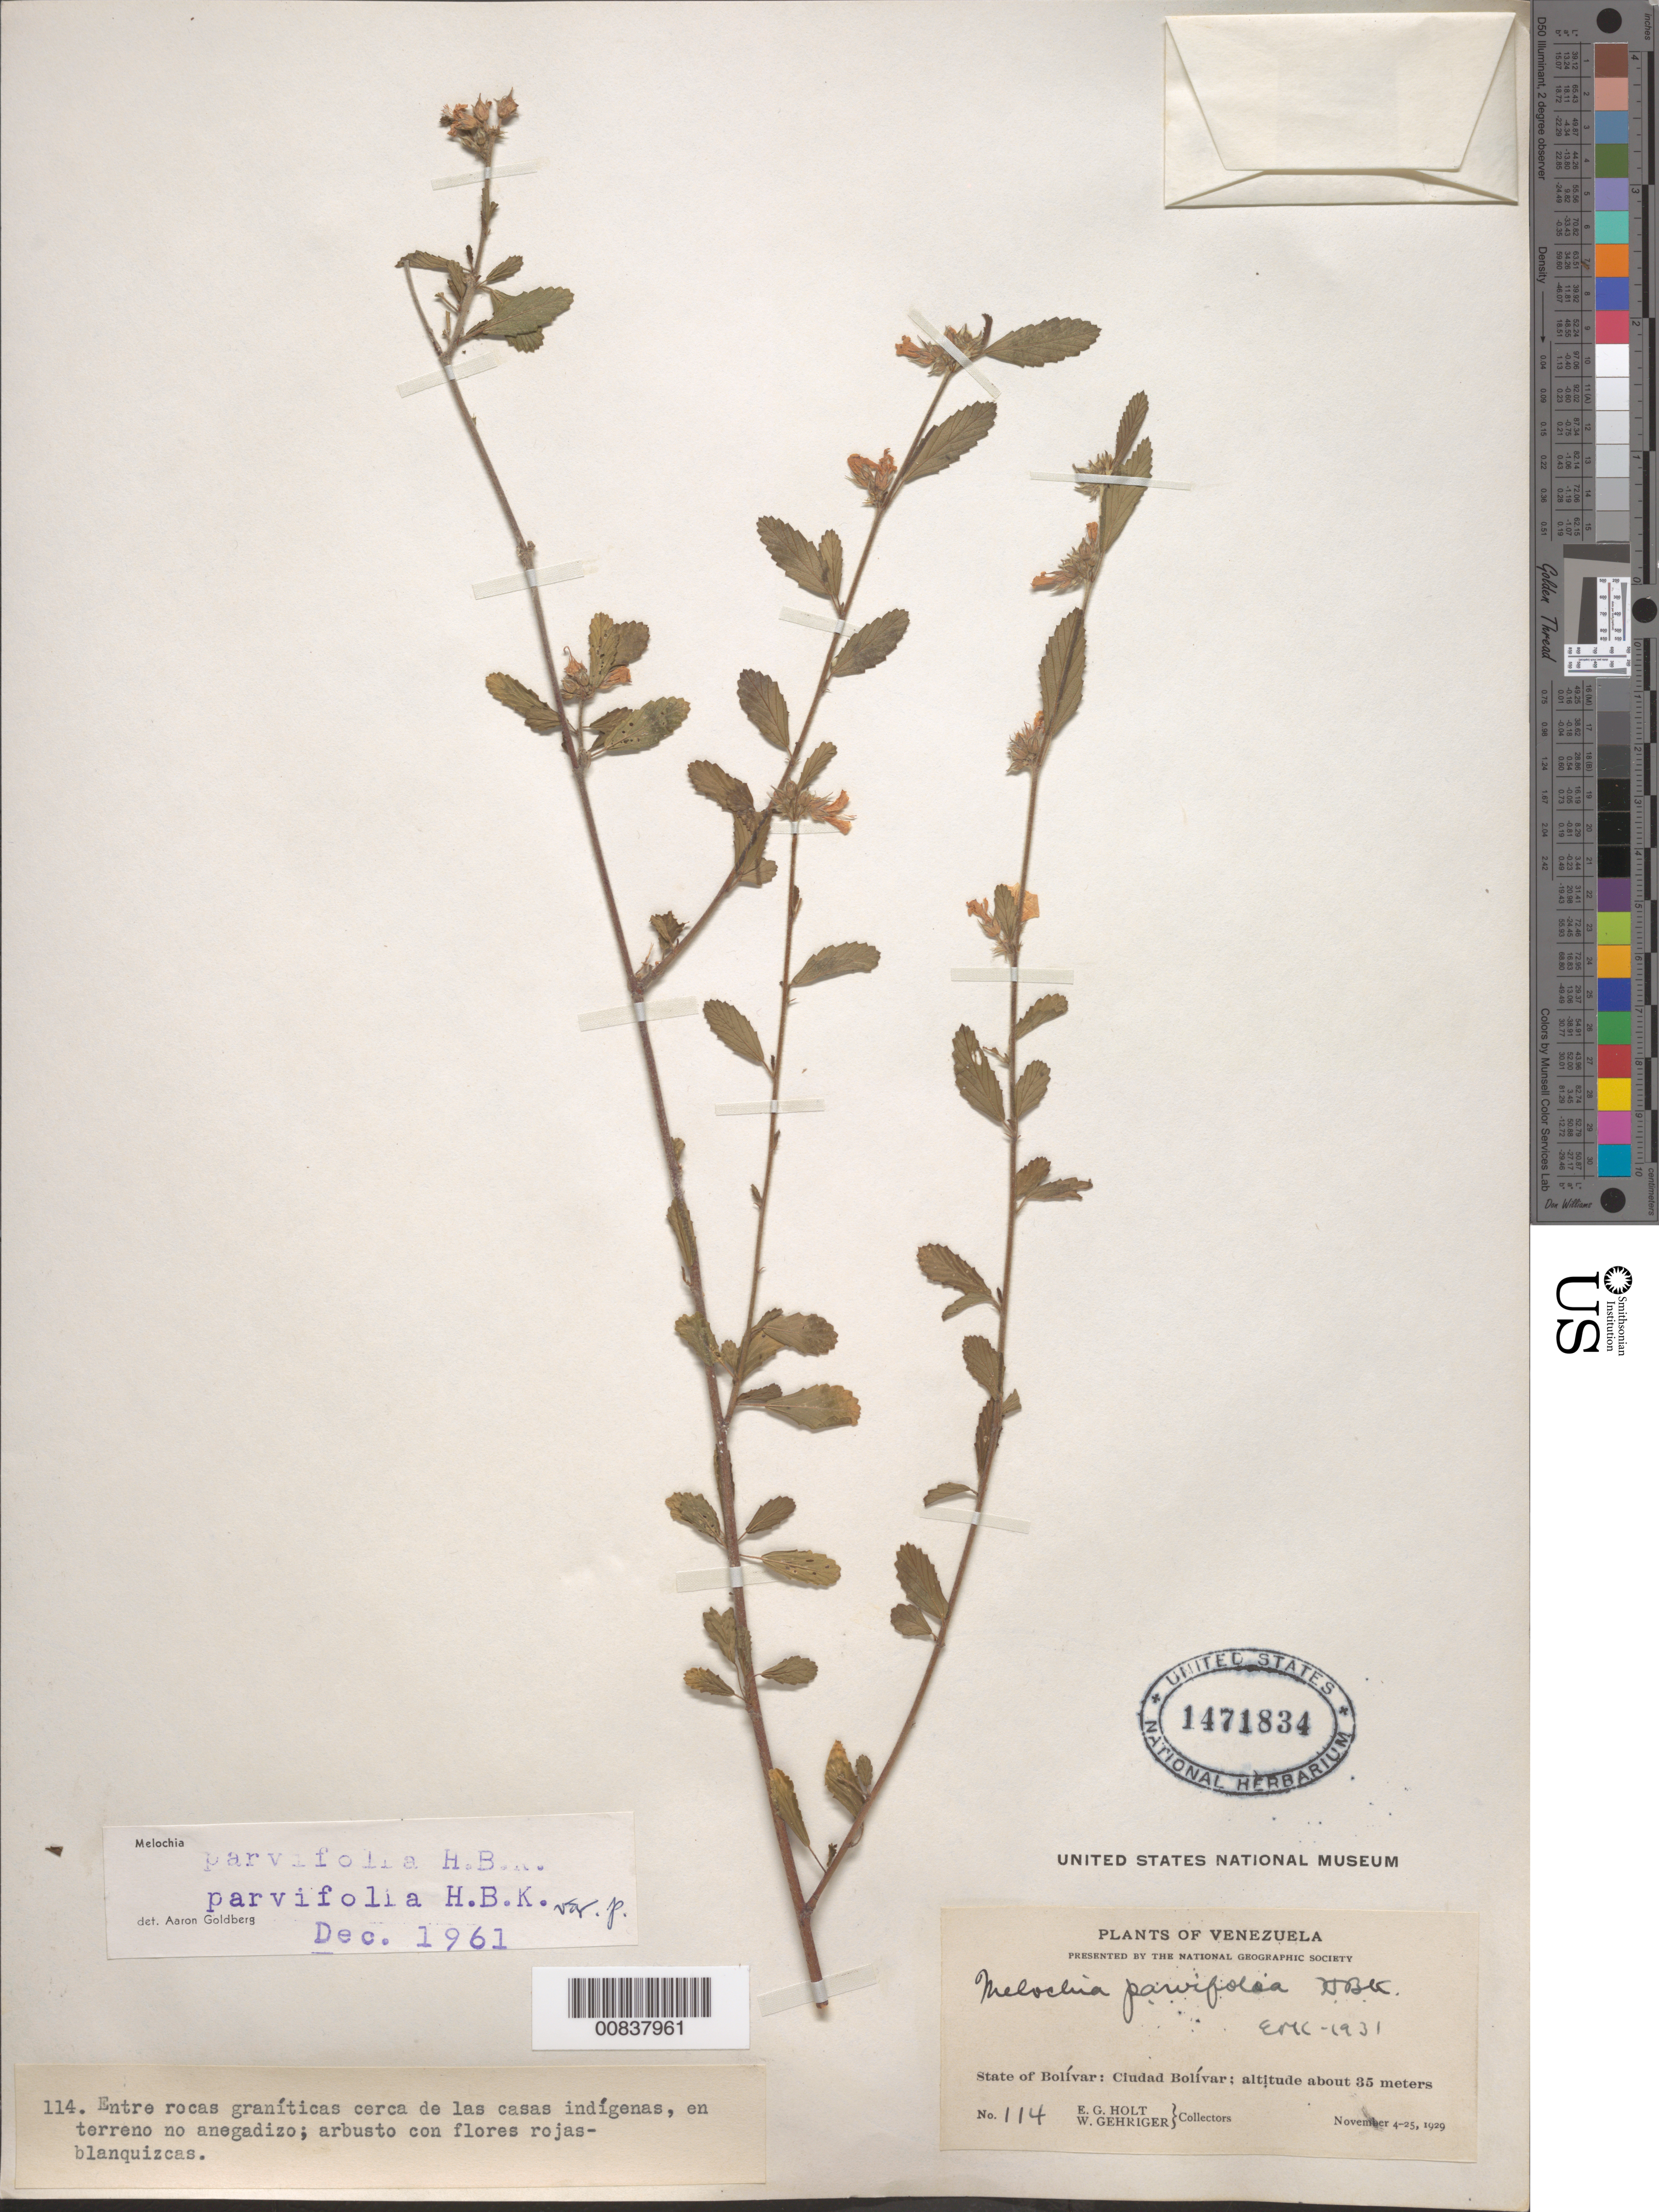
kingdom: Plantae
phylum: Tracheophyta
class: Magnoliopsida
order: Malvales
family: Malvaceae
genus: Melochia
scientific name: Melochia parvifolia var. parvifolia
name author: Kunth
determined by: Goldberg, Aaron, (US), NMNH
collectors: E. Holt & W. Gehriger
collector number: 114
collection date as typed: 4-Nov-29 to 25-Nov-29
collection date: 1929-11-04/1929-11-25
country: Venezuela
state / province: Bolívar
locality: Ciudad Bolívar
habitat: Entre rocas graníticas cerca de las casas indigenas, en terreno no anegadizo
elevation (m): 35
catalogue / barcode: US 1471834